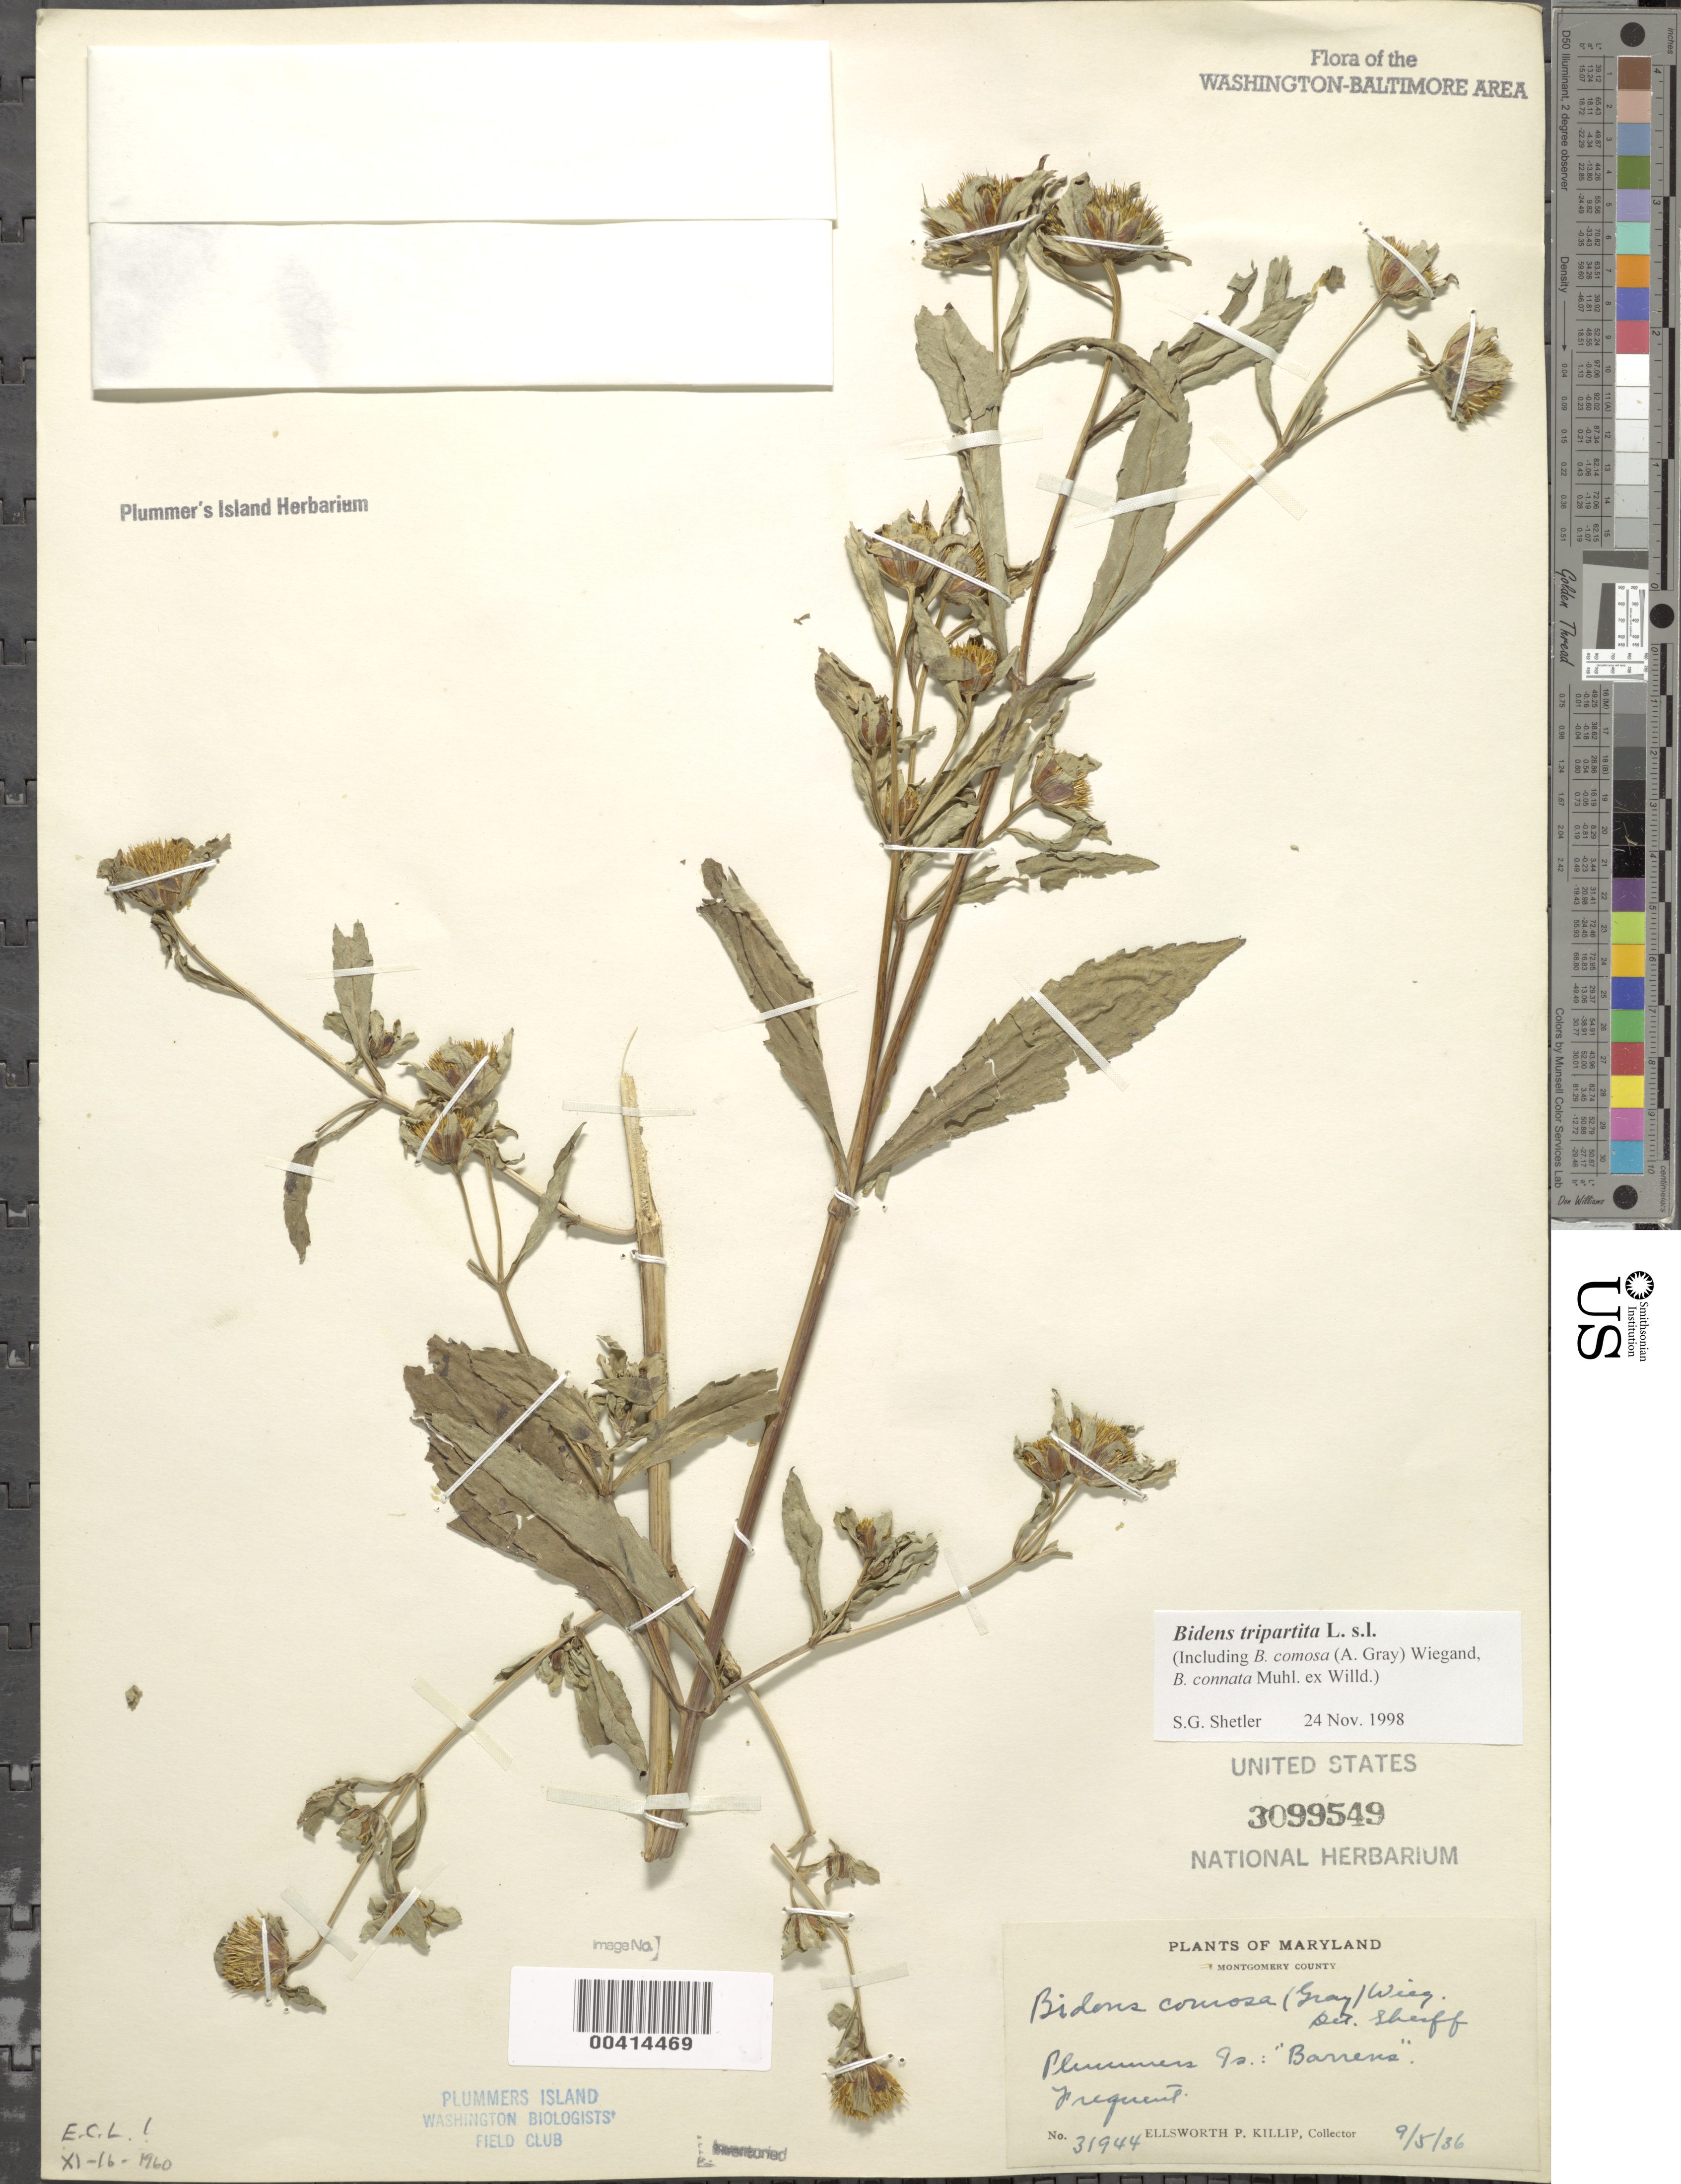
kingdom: Plantae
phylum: Tracheophyta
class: Magnoliopsida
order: Asterales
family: Asteraceae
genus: Bidens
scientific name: Bidens tripartita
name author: L.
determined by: Shetler, Stanwyn G., (US), NMNH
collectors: E. P. Killip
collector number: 31944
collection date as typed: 09 May 1936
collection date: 1936-05-09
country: United States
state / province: Maryland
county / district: Montgomery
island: Plummers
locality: Plummer's Island, barrens C. & O. Canal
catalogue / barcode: US 3099549